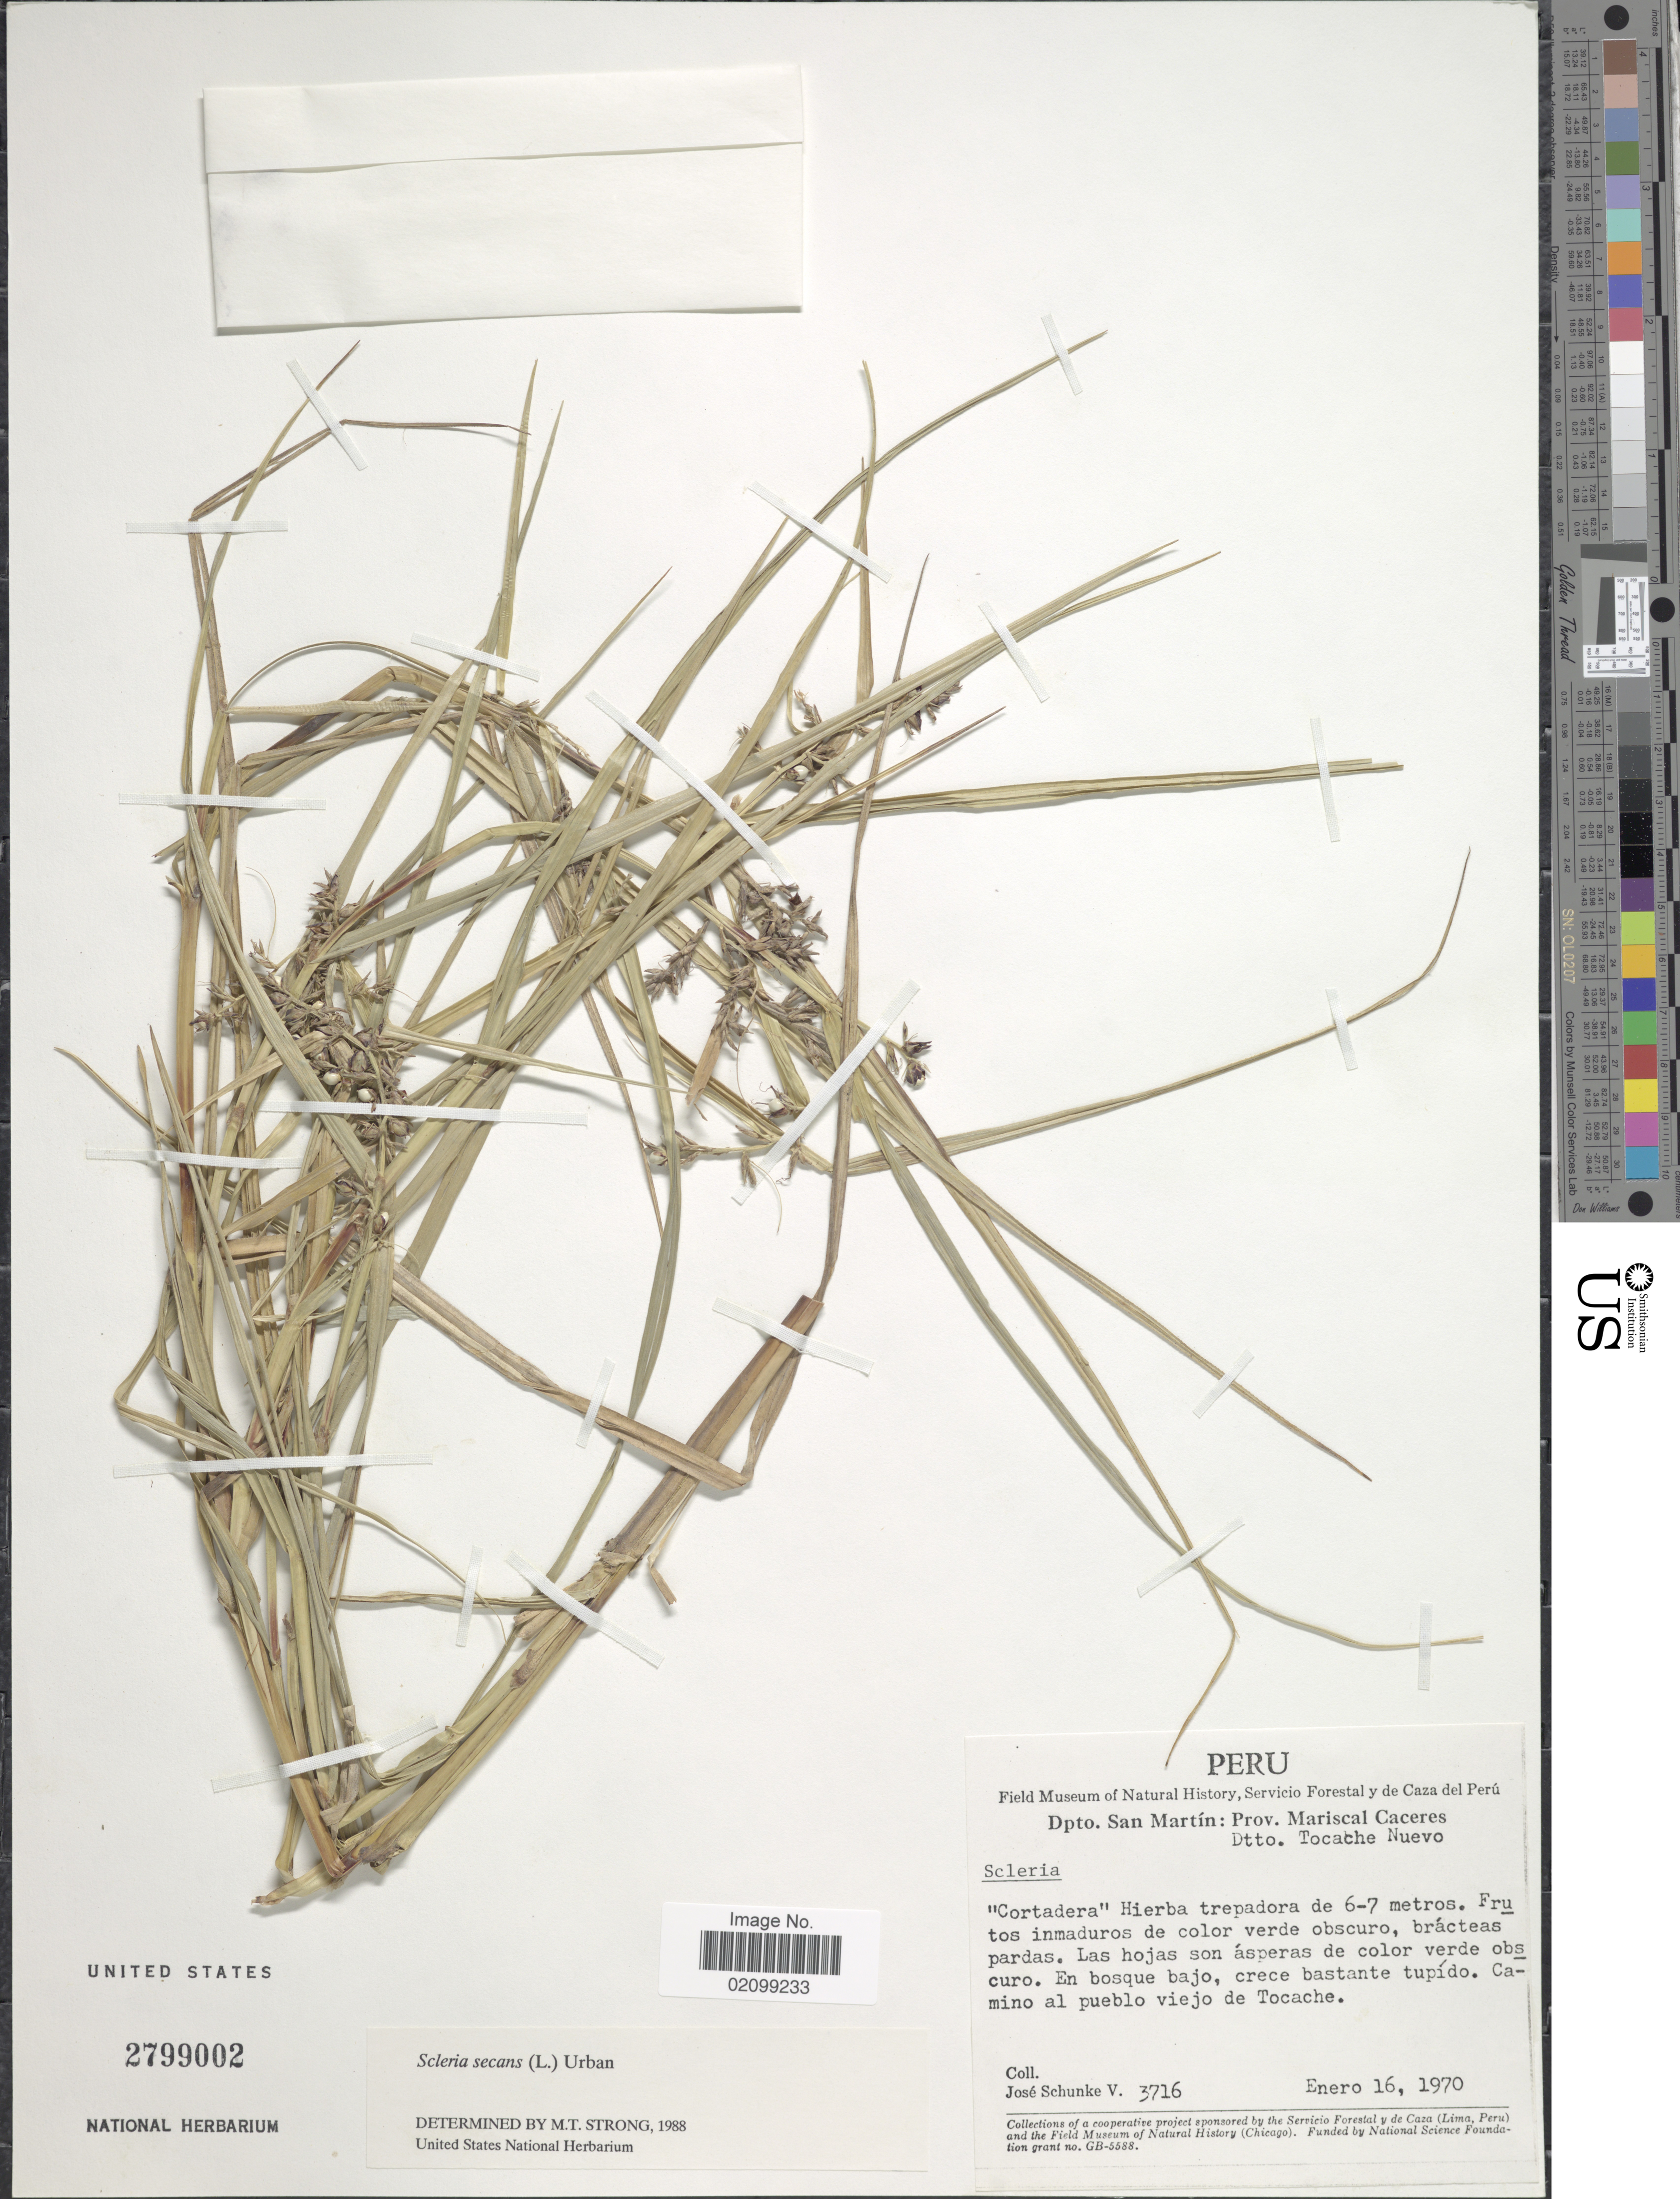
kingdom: Plantae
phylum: Tracheophyta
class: Liliopsida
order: Poales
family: Cyperaceae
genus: Scleria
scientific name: Scleria secans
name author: (L.) Urb.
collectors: J. Schunke Vigo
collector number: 3716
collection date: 1970-01-16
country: Peru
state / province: San Martín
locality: Dpto. San Martin: Prov. Mariscal Caceres, Dtto, Tocache Nuevo. Camino al pueblo viejo de Tocache.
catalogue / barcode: US 2799002